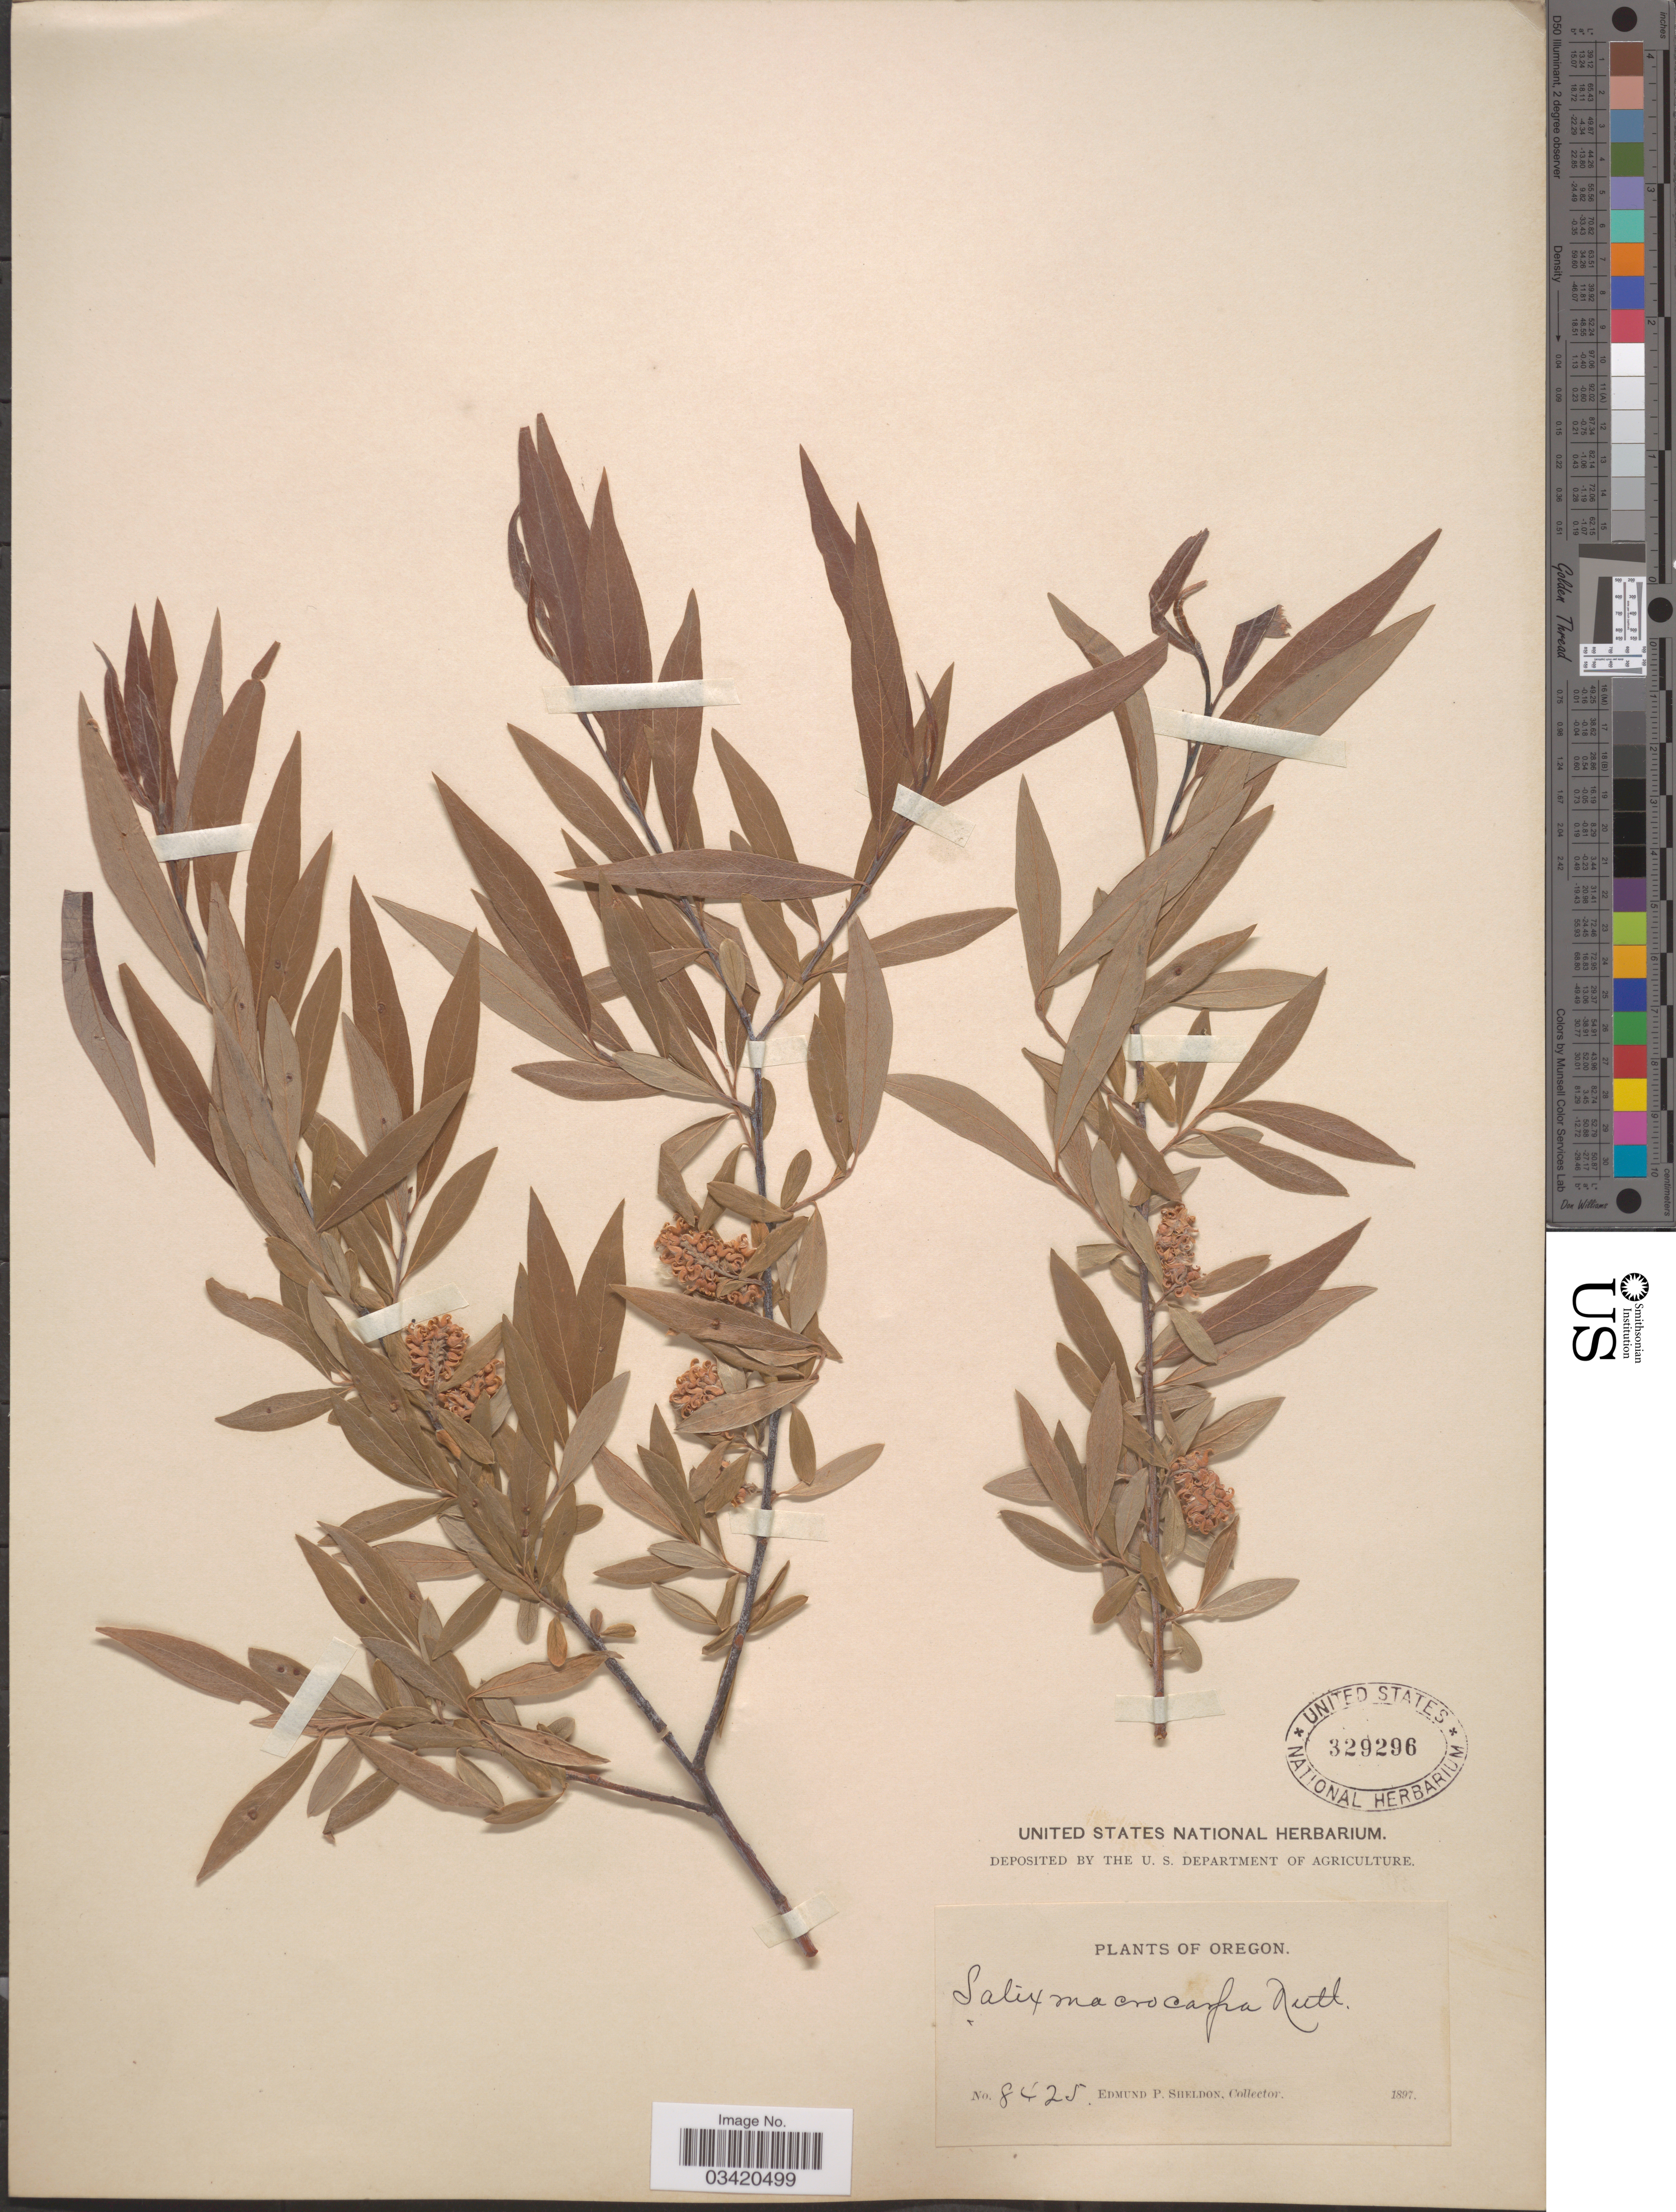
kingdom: Plantae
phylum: Tracheophyta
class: Magnoliopsida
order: Malpighiales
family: Salicaceae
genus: Salix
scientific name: Salix geyeriana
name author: Andersson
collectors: E. P. Sheldon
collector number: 8425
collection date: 1897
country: United States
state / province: Oregon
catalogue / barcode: US 329296